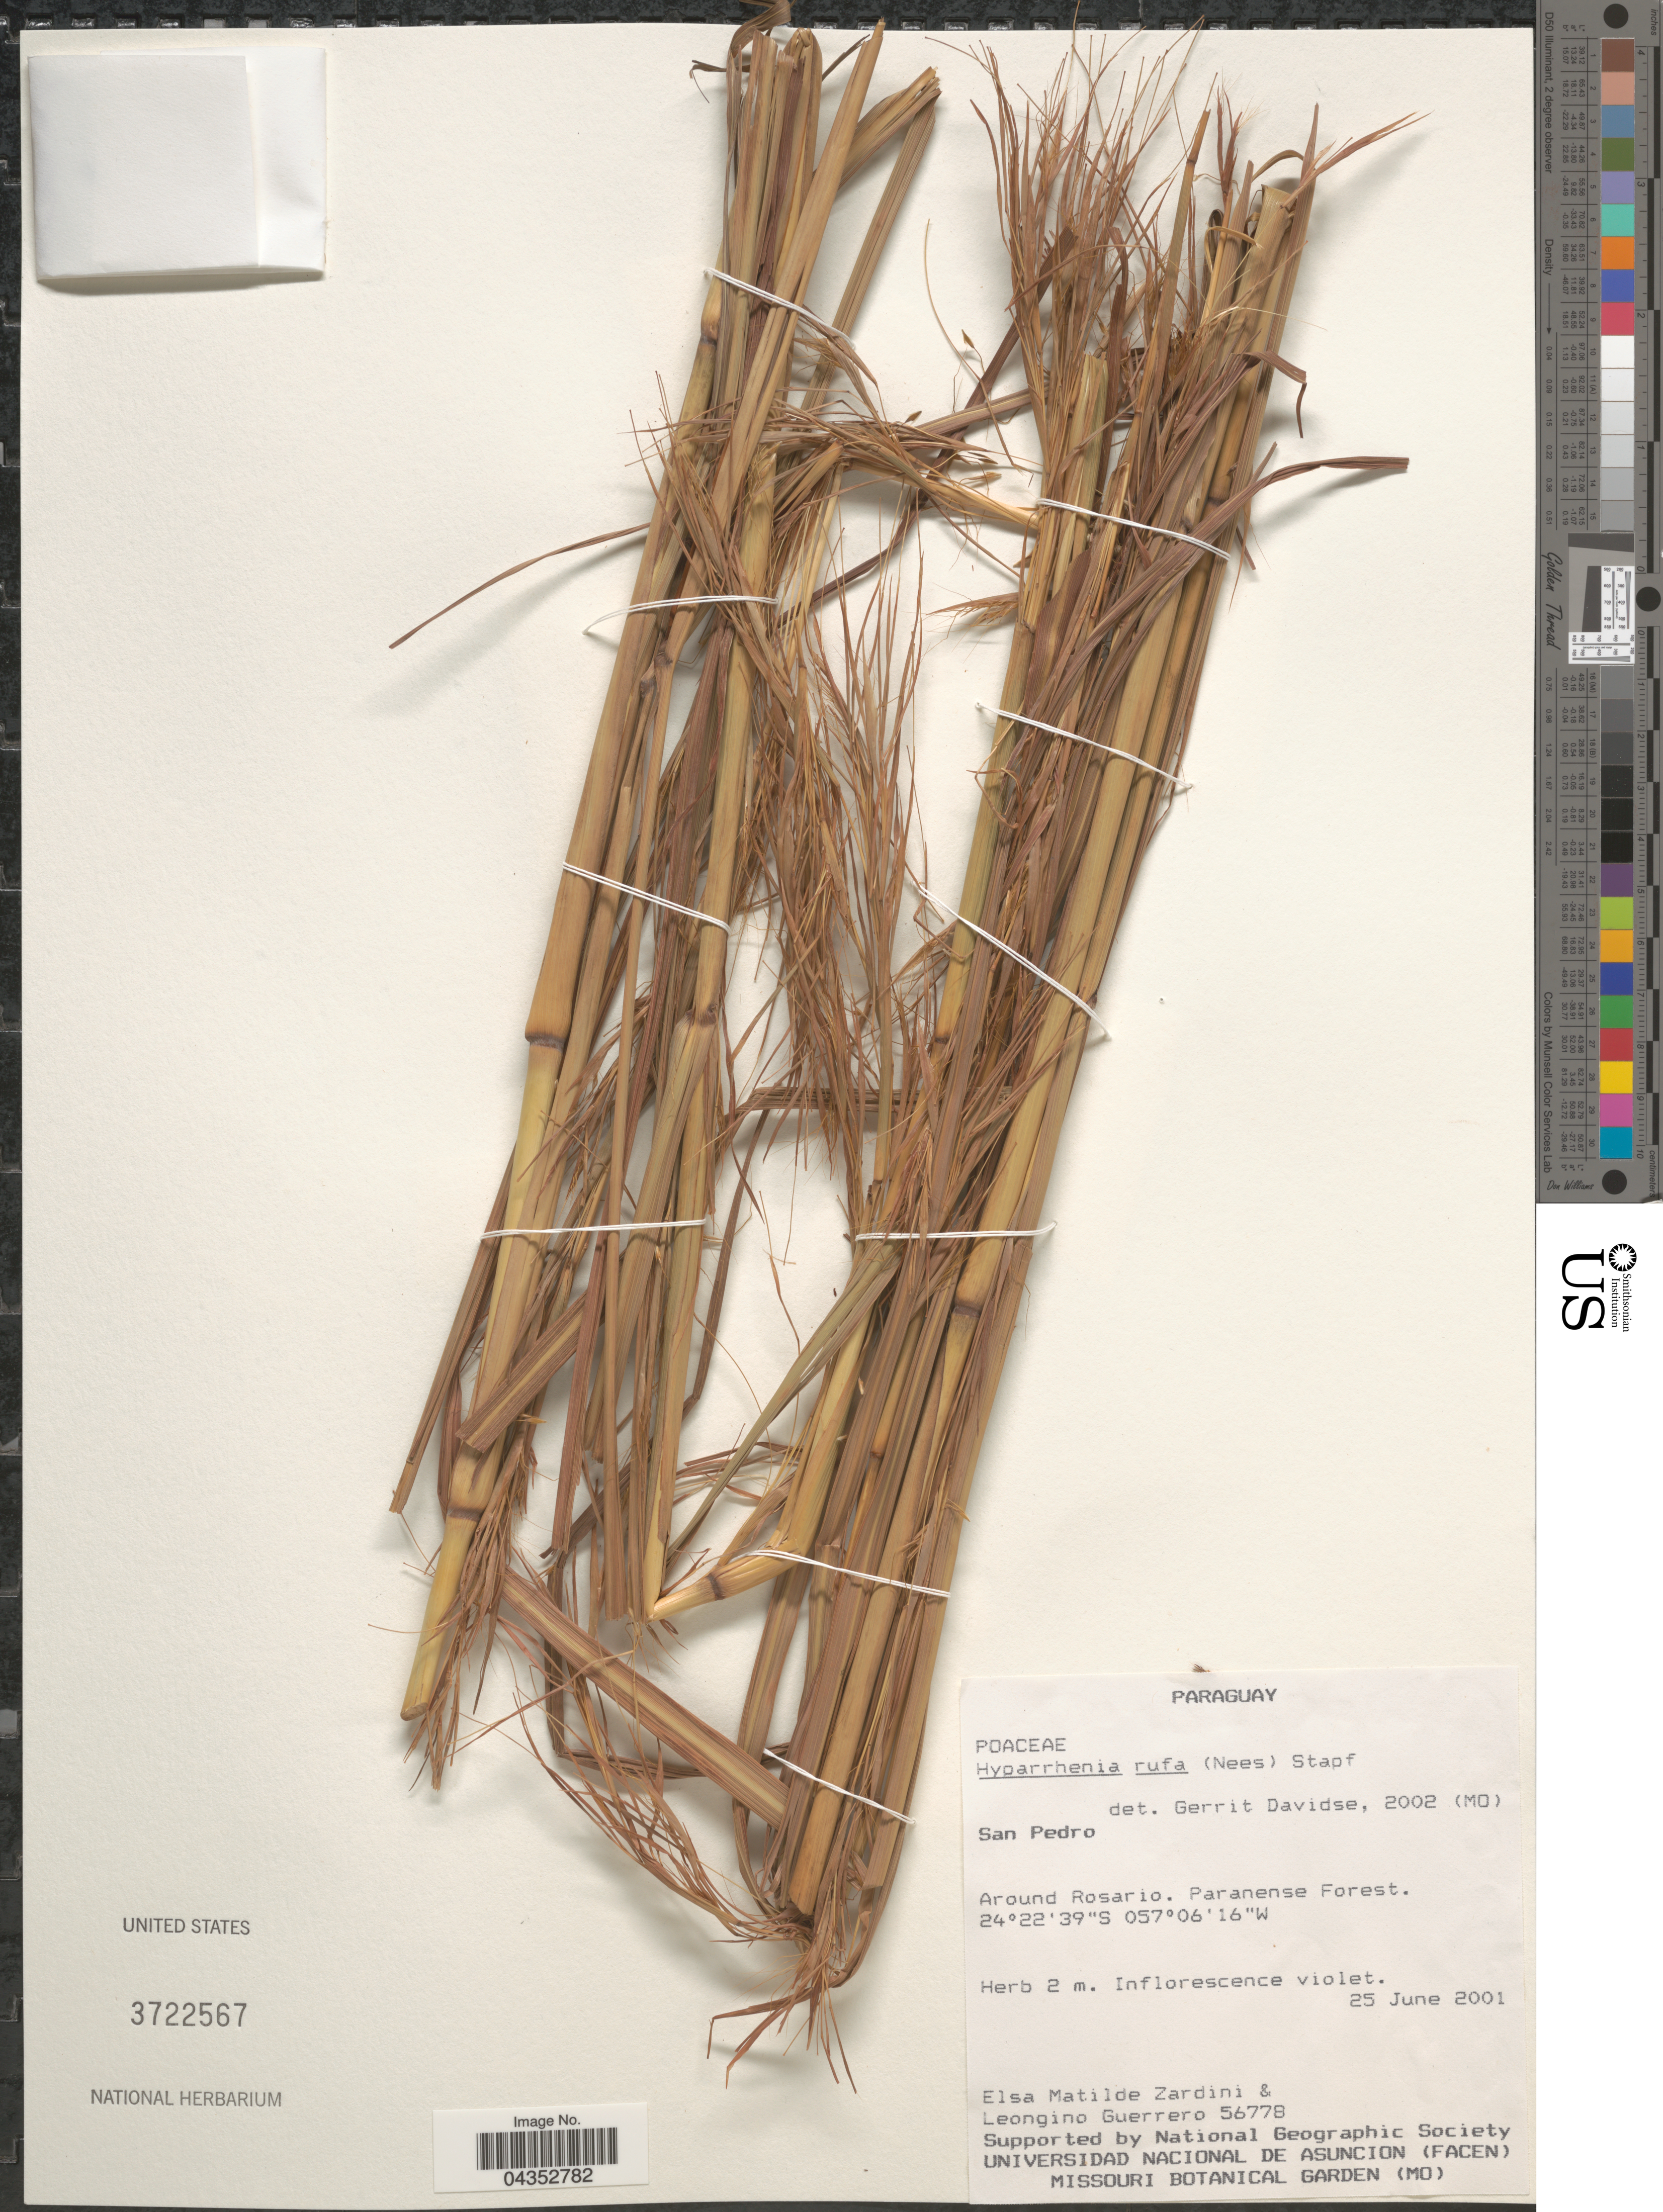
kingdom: Plantae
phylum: Tracheophyta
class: Liliopsida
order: Poales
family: Poaceae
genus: Hyparrhenia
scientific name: Hyparrhenia rufa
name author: (Nees) Stapf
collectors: E. M. Zardini & L. Guerrero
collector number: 56778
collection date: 2001-06-25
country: Paraguay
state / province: San Pedro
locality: Around Rosario. Paranense Forest.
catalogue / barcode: US 3722567